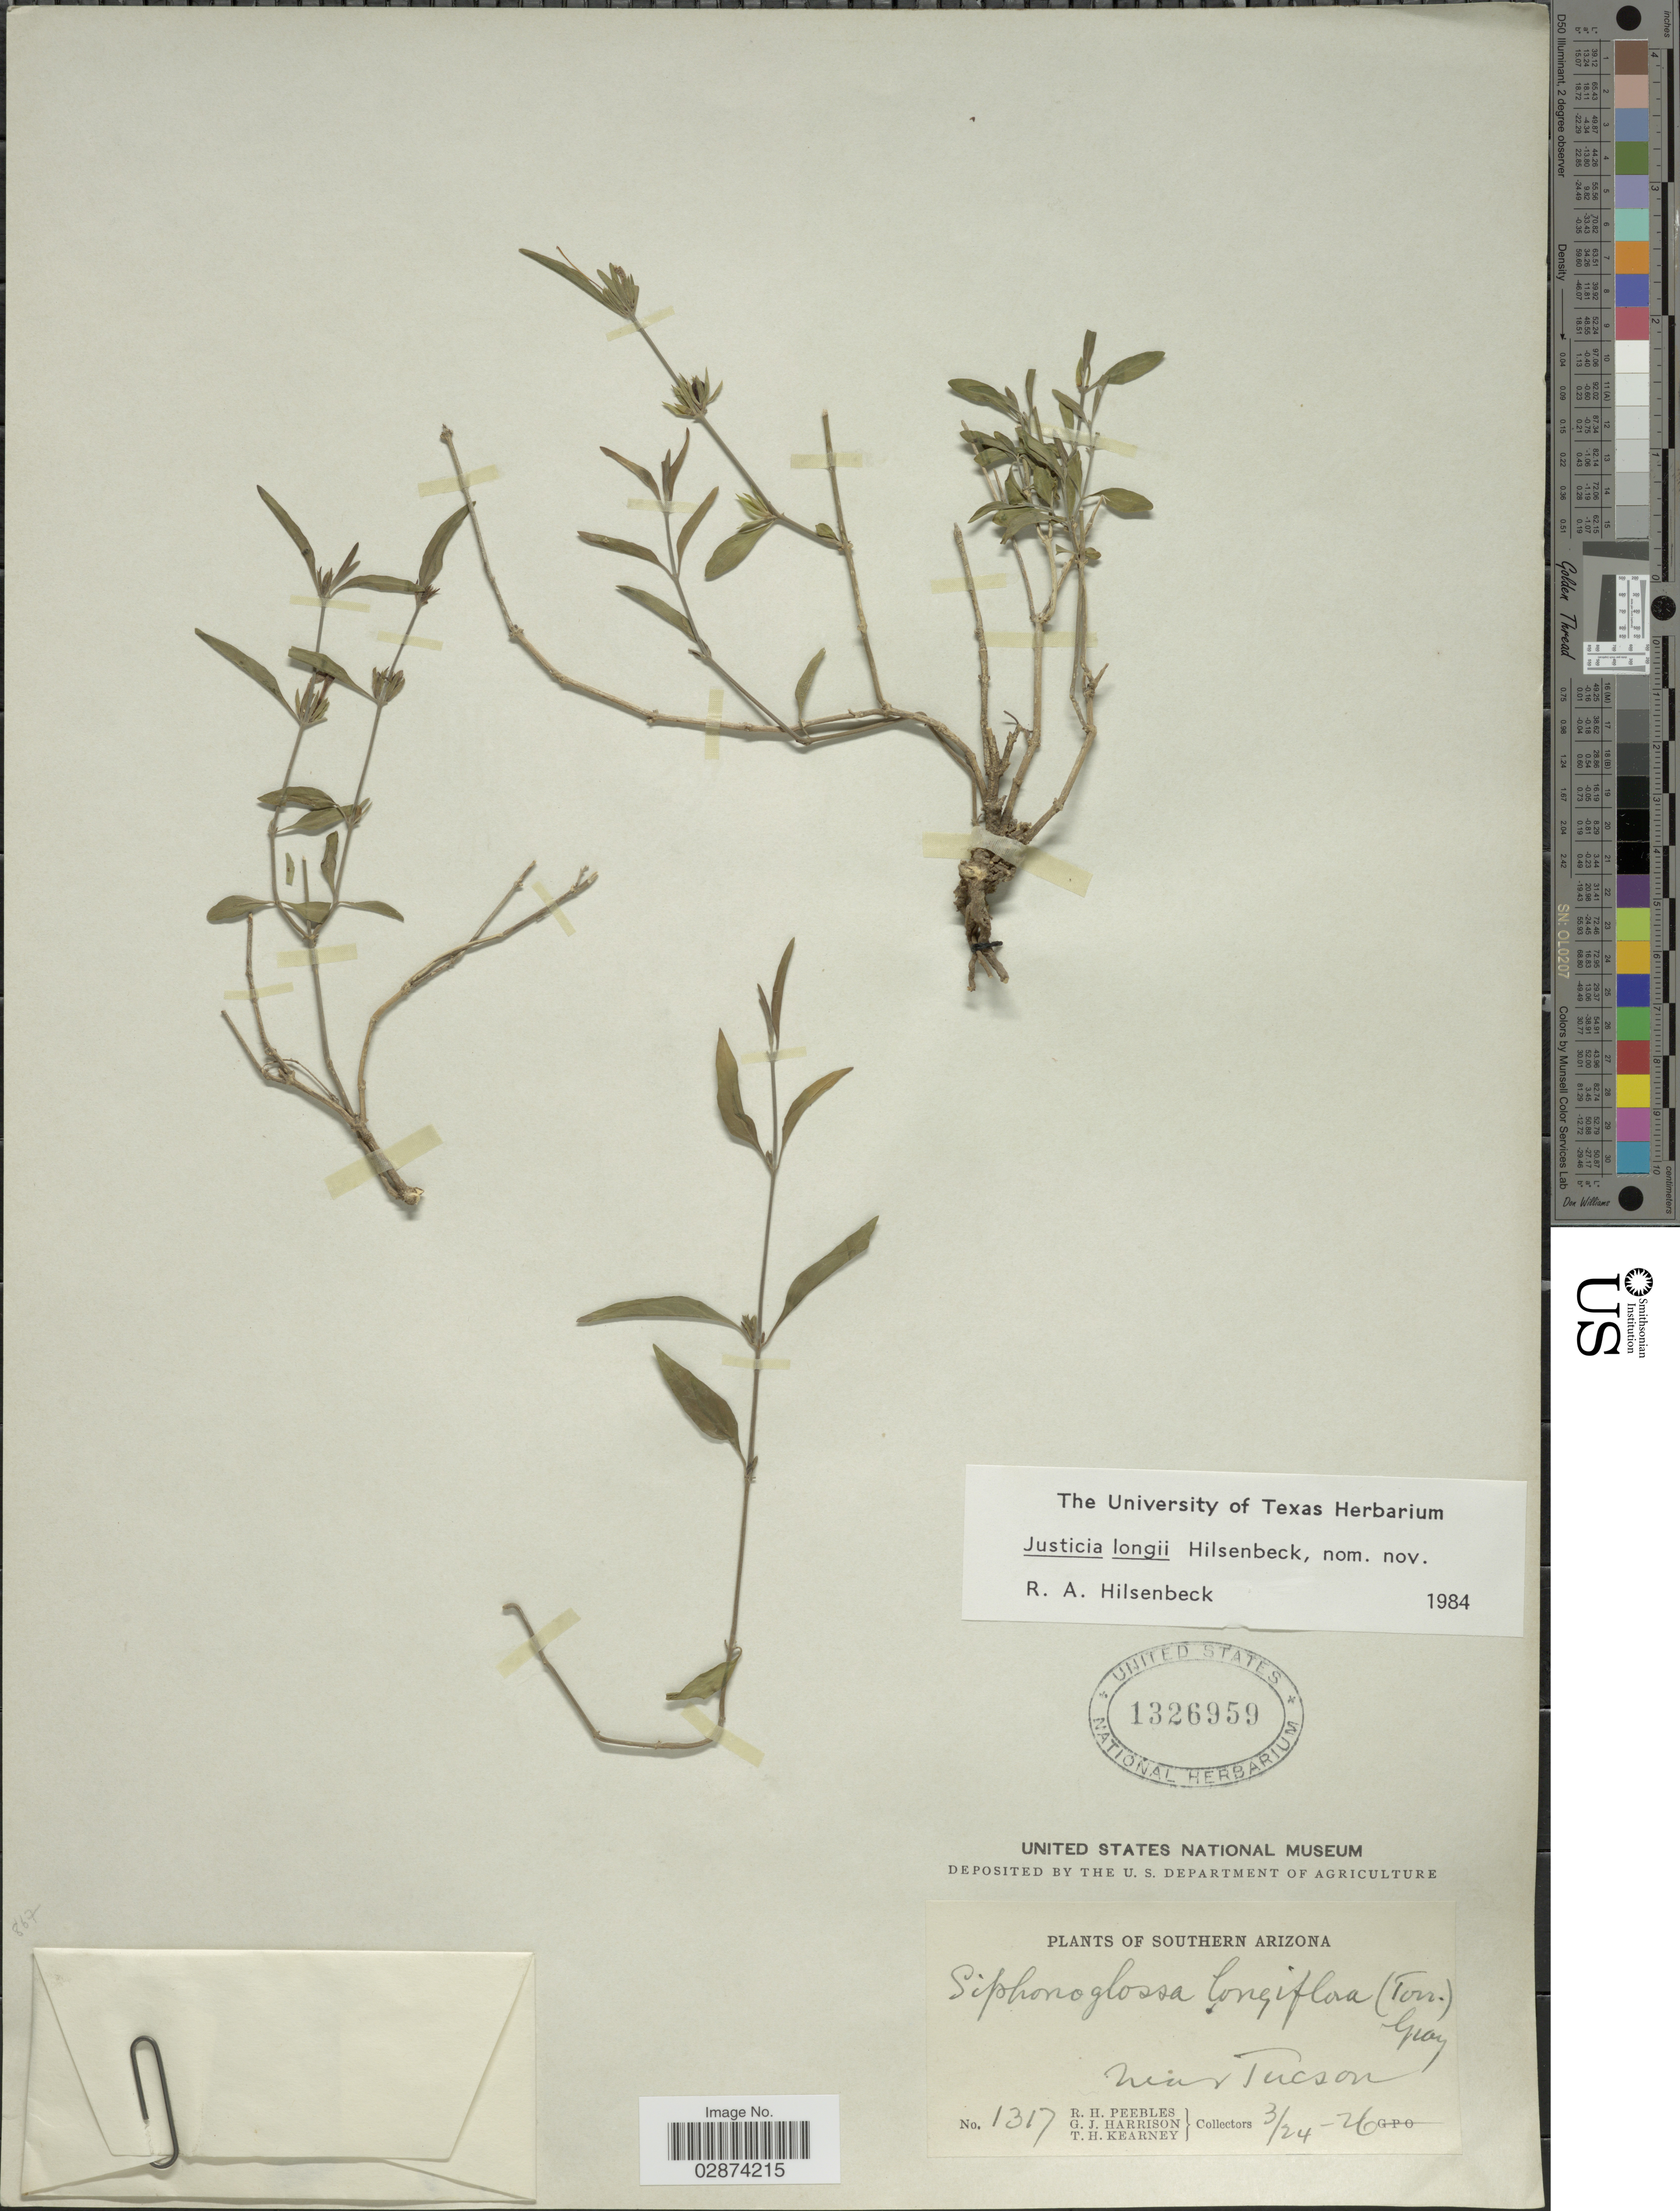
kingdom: Plantae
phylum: Tracheophyta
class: Magnoliopsida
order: Lamiales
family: Acanthaceae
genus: Justicia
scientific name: Justicia longii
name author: Hilsenb.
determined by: Fisher, Amanda, (LOB), California State University, Long Beach (UNITED STATES)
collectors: R. H. Peebles, G. J. Harrison & T. H. Kearney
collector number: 1317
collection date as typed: Transcribed d/m/y: 24/6/26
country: United States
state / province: Arizona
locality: Southern Arizona. Near Tucson.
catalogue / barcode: US 1326959